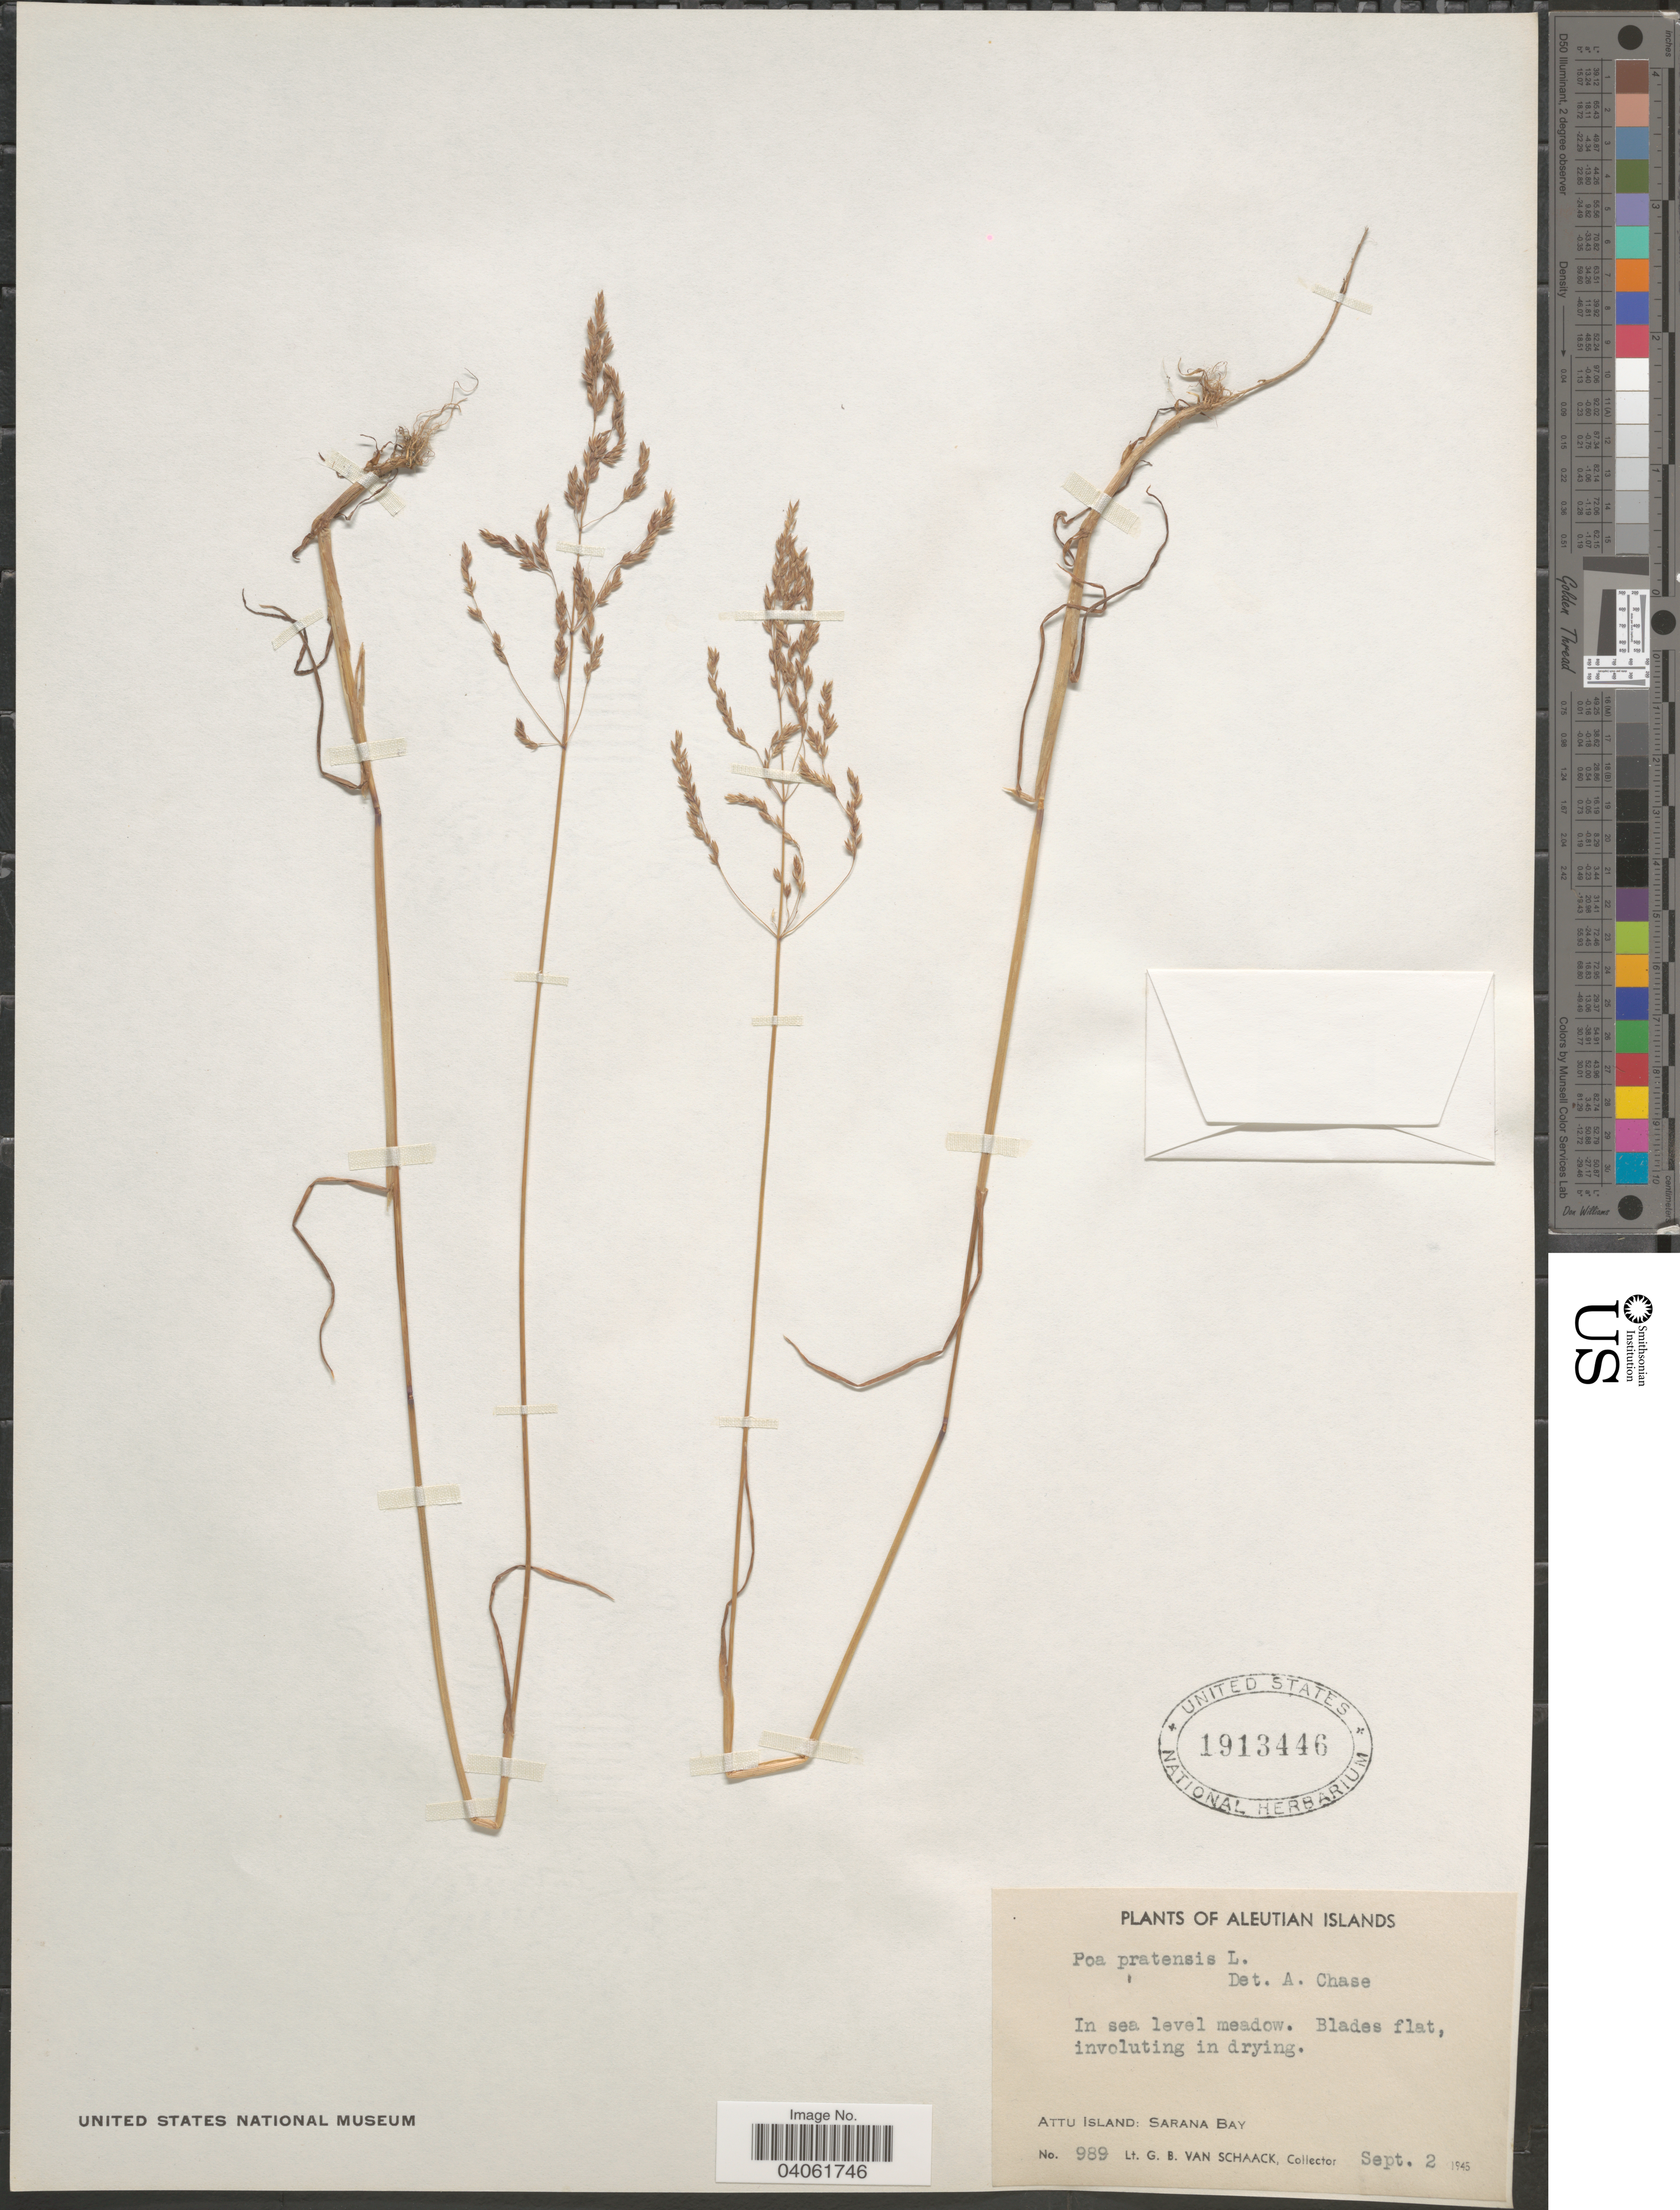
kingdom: Plantae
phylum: Tracheophyta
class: Liliopsida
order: Poales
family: Poaceae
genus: Poa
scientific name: Poa pratensis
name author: L.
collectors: G. Van Schaack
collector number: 989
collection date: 1945-09-02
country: United States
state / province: Alaska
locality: Aleutian Islands. Attu Island: Sarana Bay.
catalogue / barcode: US 1913446